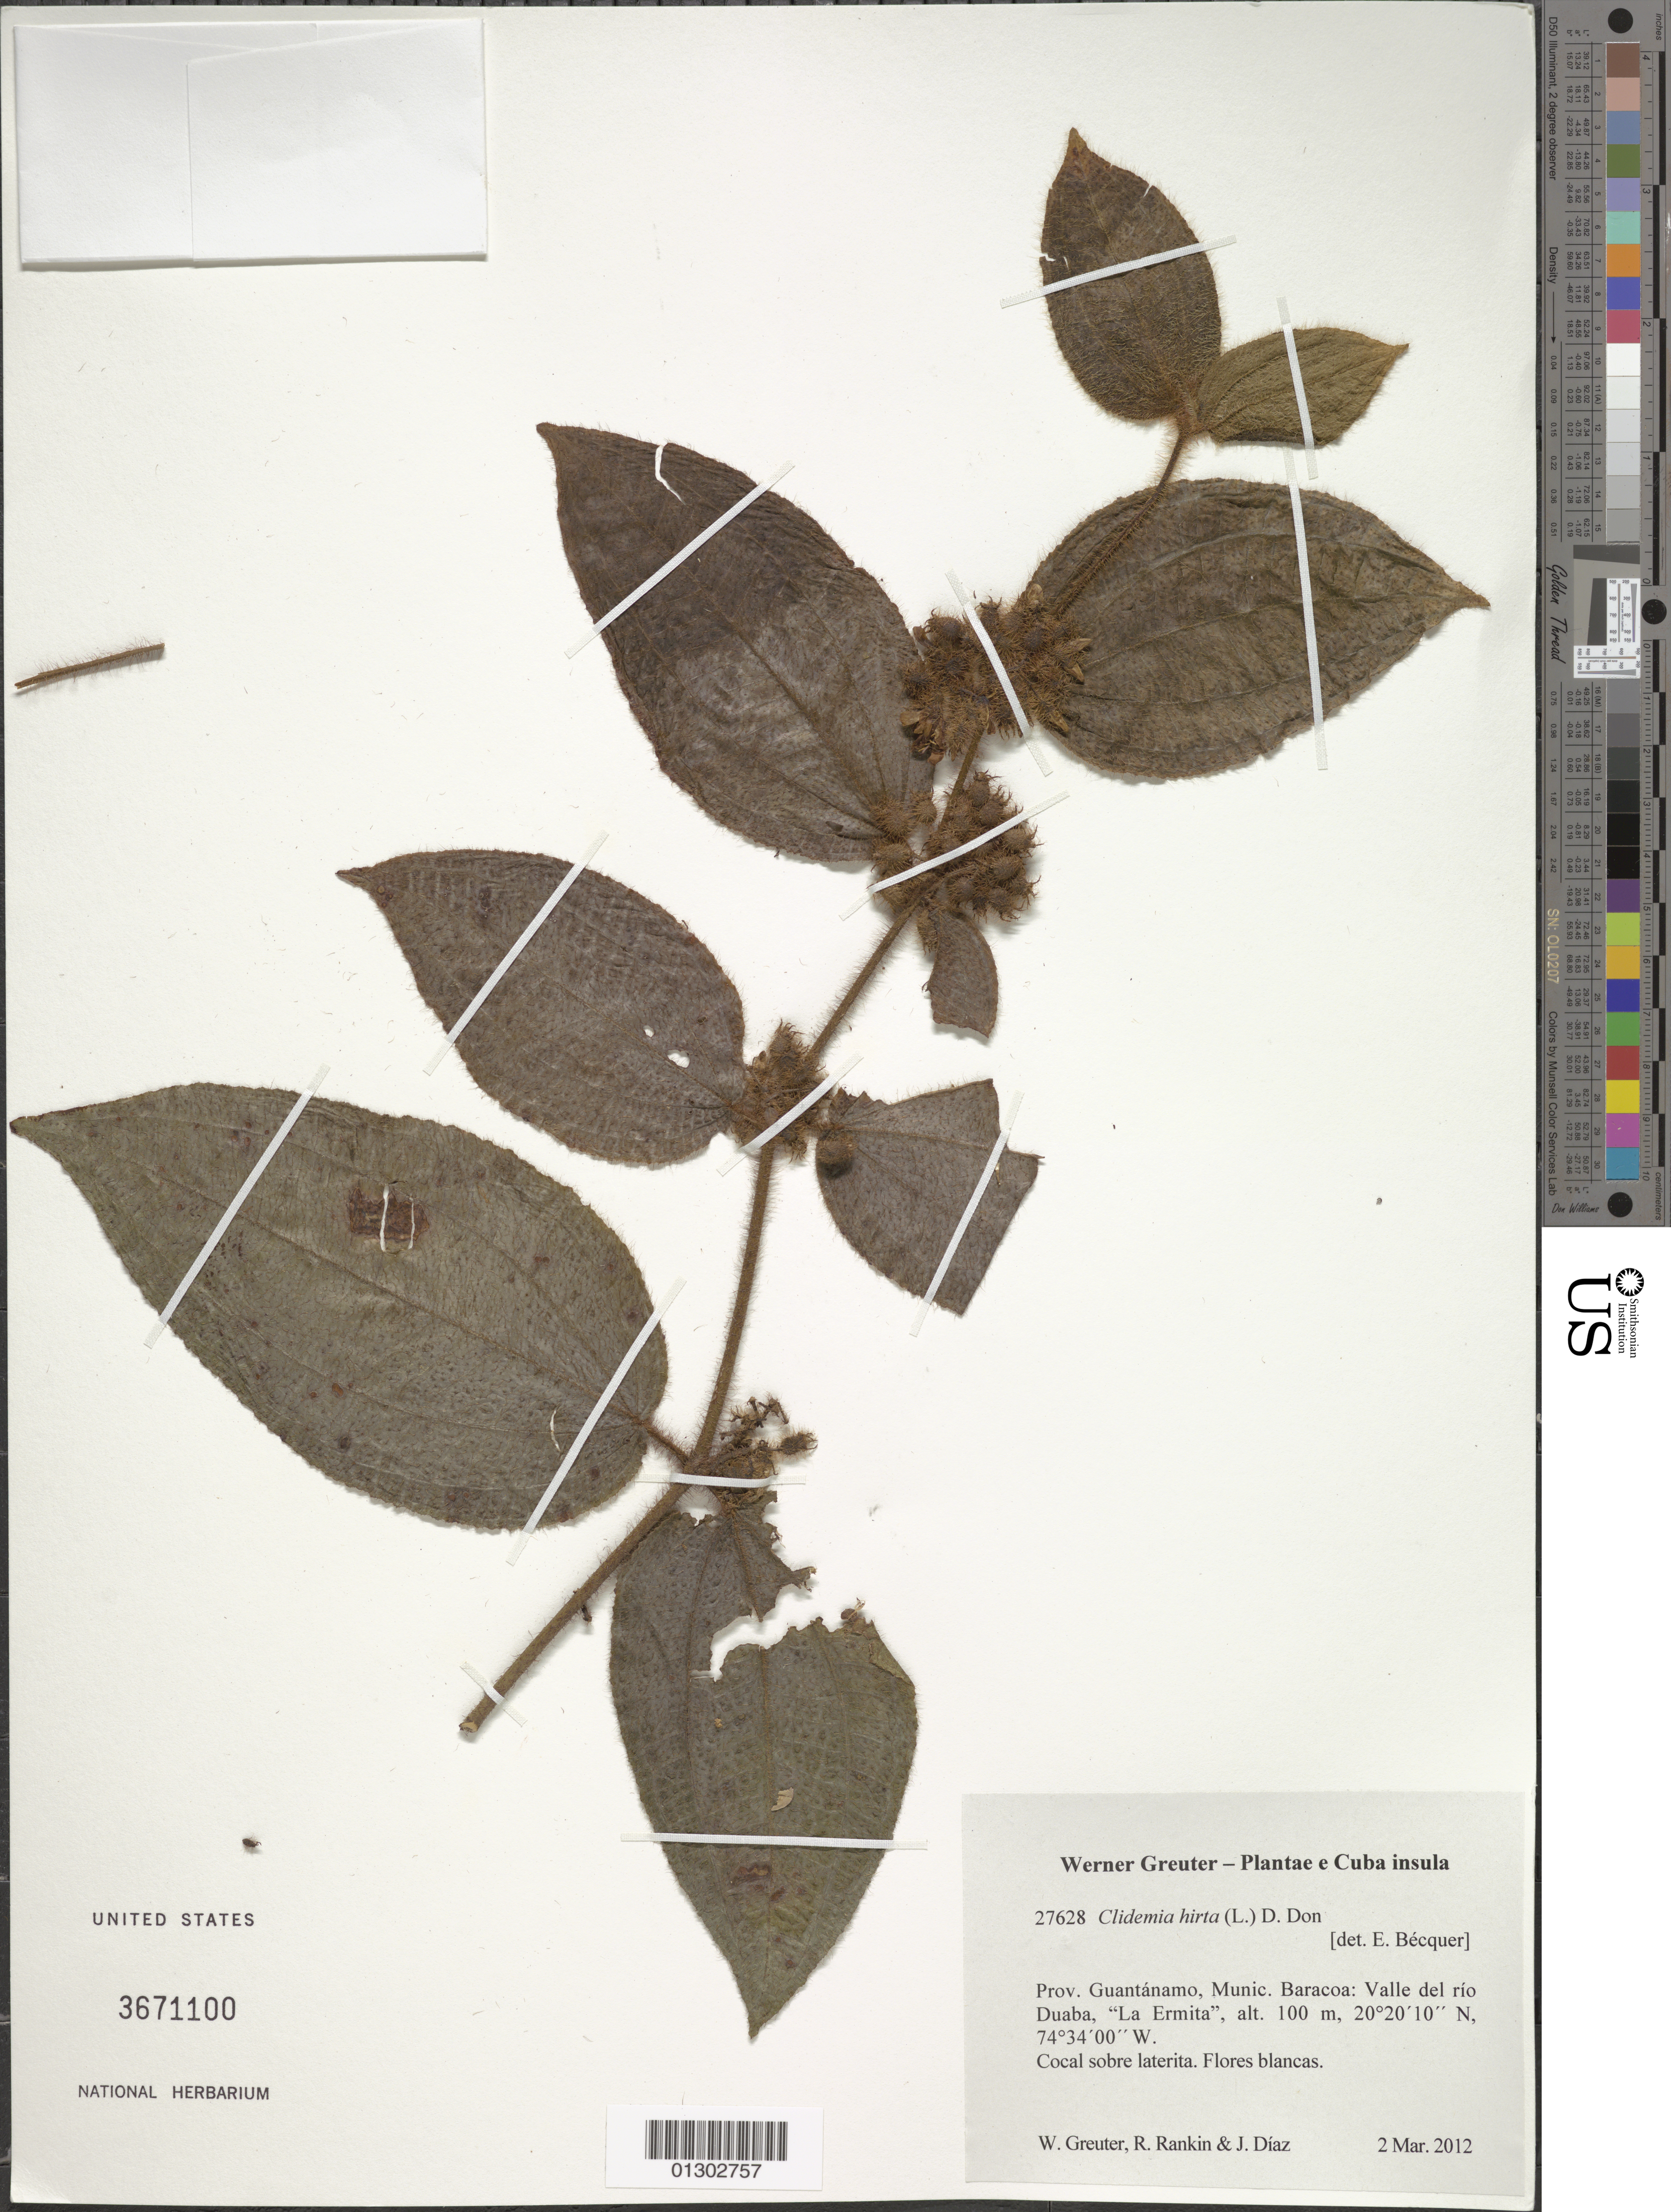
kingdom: Plantae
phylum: Tracheophyta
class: Magnoliopsida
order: Myrtales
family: Melastomataceae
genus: Clidemia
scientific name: Clidemia hirta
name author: (L.) D. Don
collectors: W. R. Greuter, R. Rankin Rodriguez & J. Diaz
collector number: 27628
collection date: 2012-03-02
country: Cuba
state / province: Guantanamo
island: Cuba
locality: Munic. Baracoa, Valle del río Duaba, "La Ermita".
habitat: Cocal sobre laterita.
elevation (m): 100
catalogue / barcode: US 3671100